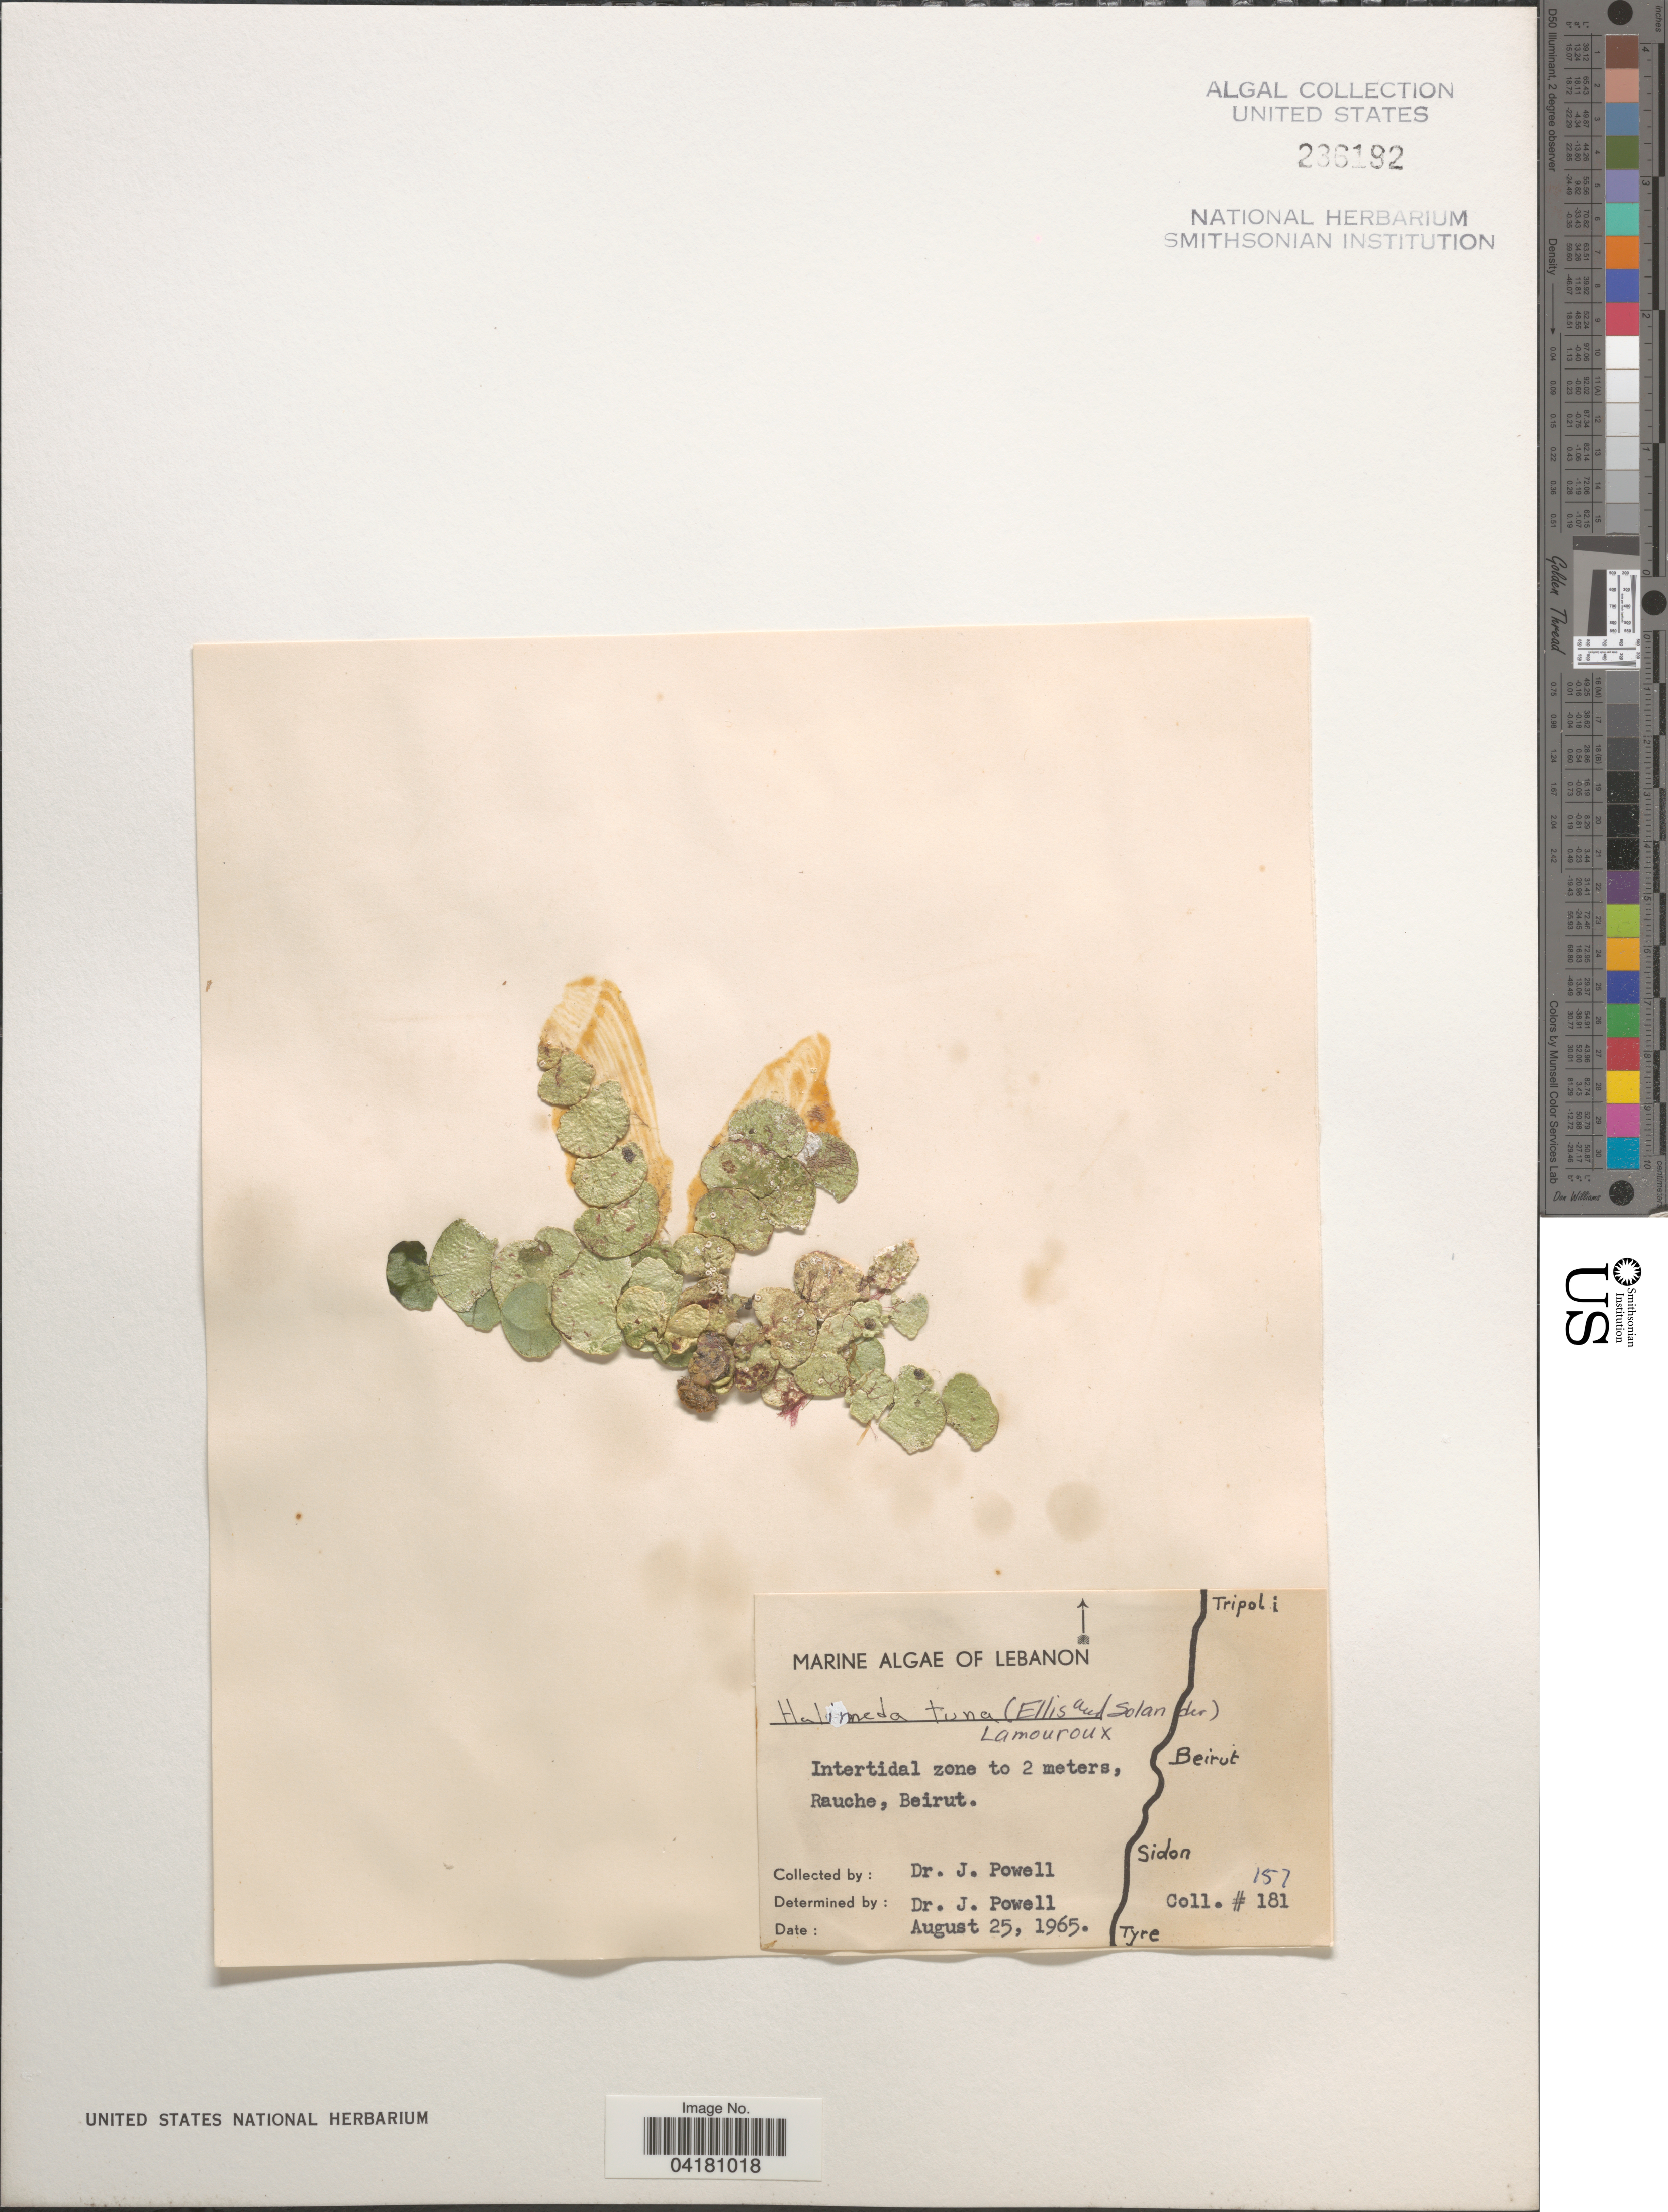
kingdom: Plantae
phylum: Chlorophyta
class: Ulvophyceae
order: Bryopsidales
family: Halimedaceae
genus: Halimeda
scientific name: Halimeda tuna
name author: (J. Ellis & Sol.) J.V.Lamouroux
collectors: J. Powell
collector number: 181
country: Lebanon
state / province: Beyrouth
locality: Intertidal zone to 2 meters, Rauche, Beirut.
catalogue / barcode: US 236192